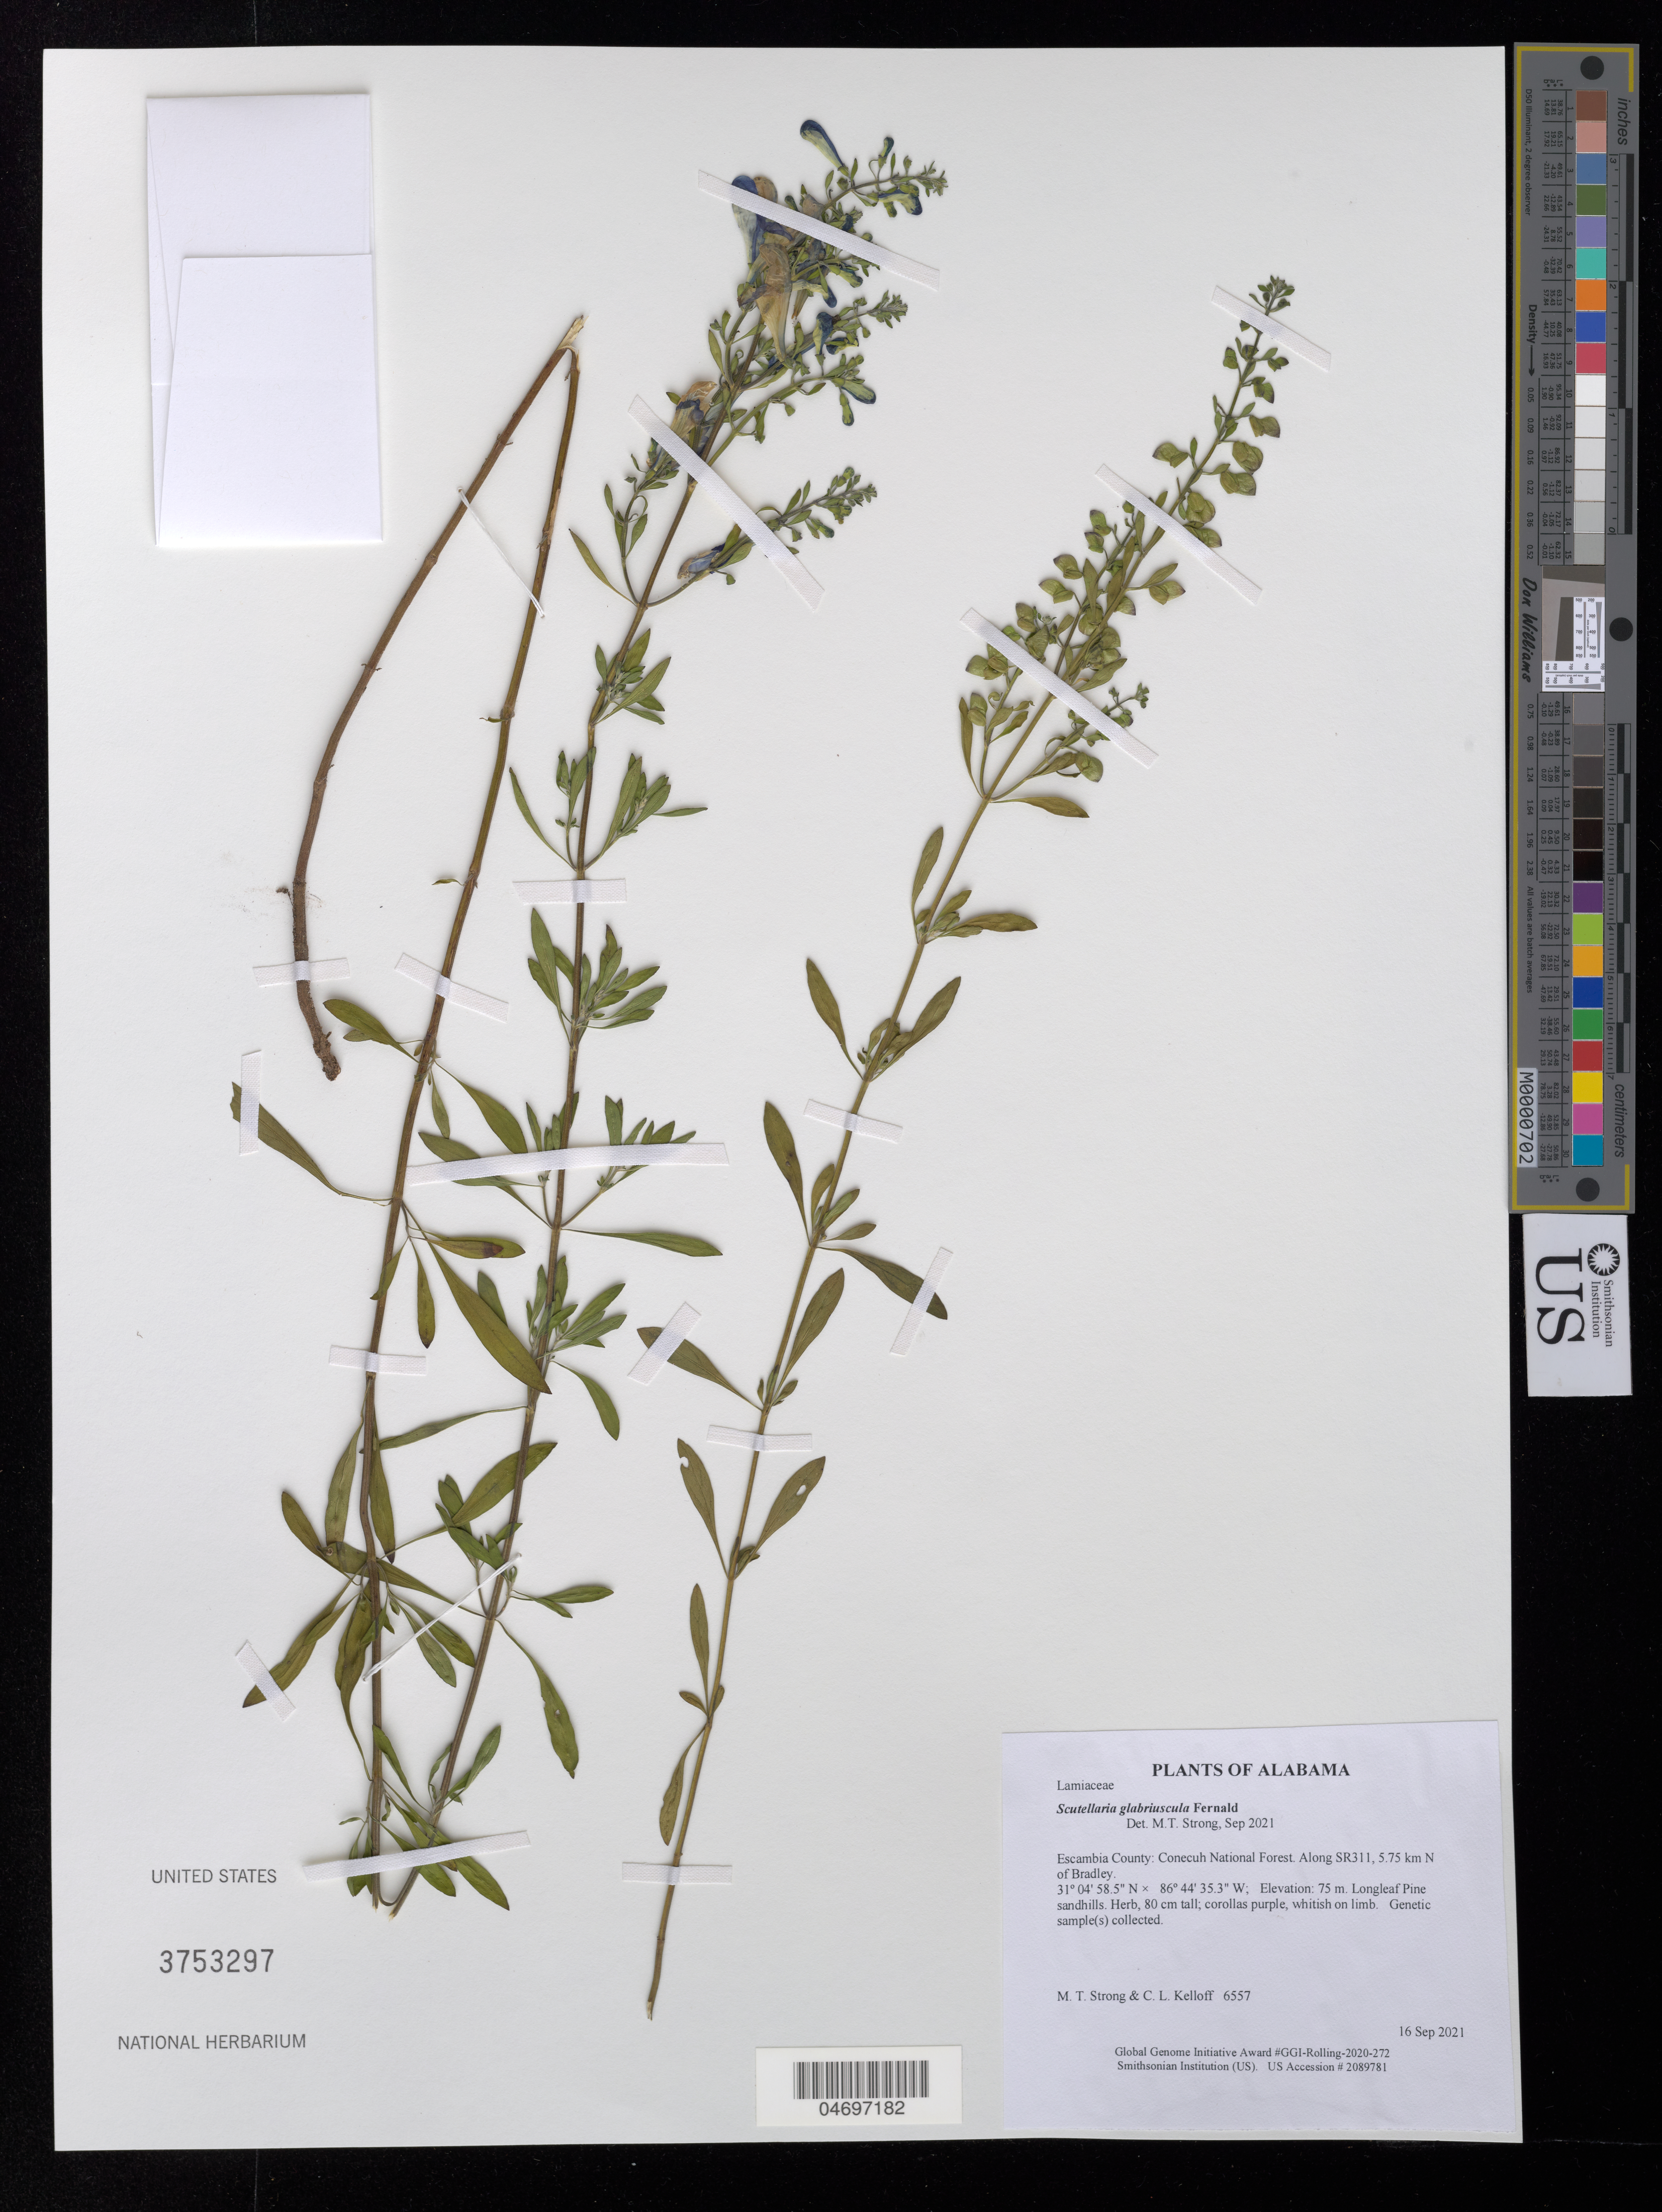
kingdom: Plantae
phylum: Tracheophyta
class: Magnoliopsida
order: Lamiales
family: Lamiaceae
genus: Scutellaria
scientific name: Scutellaria glabriuscula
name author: Fernald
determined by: Strong, Mark T.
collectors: M. T. Strong & C. L. Kelloff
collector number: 6557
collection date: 2021-09-16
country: United States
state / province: Alabama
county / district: Escambia County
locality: Conecuh National Forest. Along SR311, 5.75 km N of Bradley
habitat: Longleaf Pine sandhills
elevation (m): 75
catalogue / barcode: US 3753297